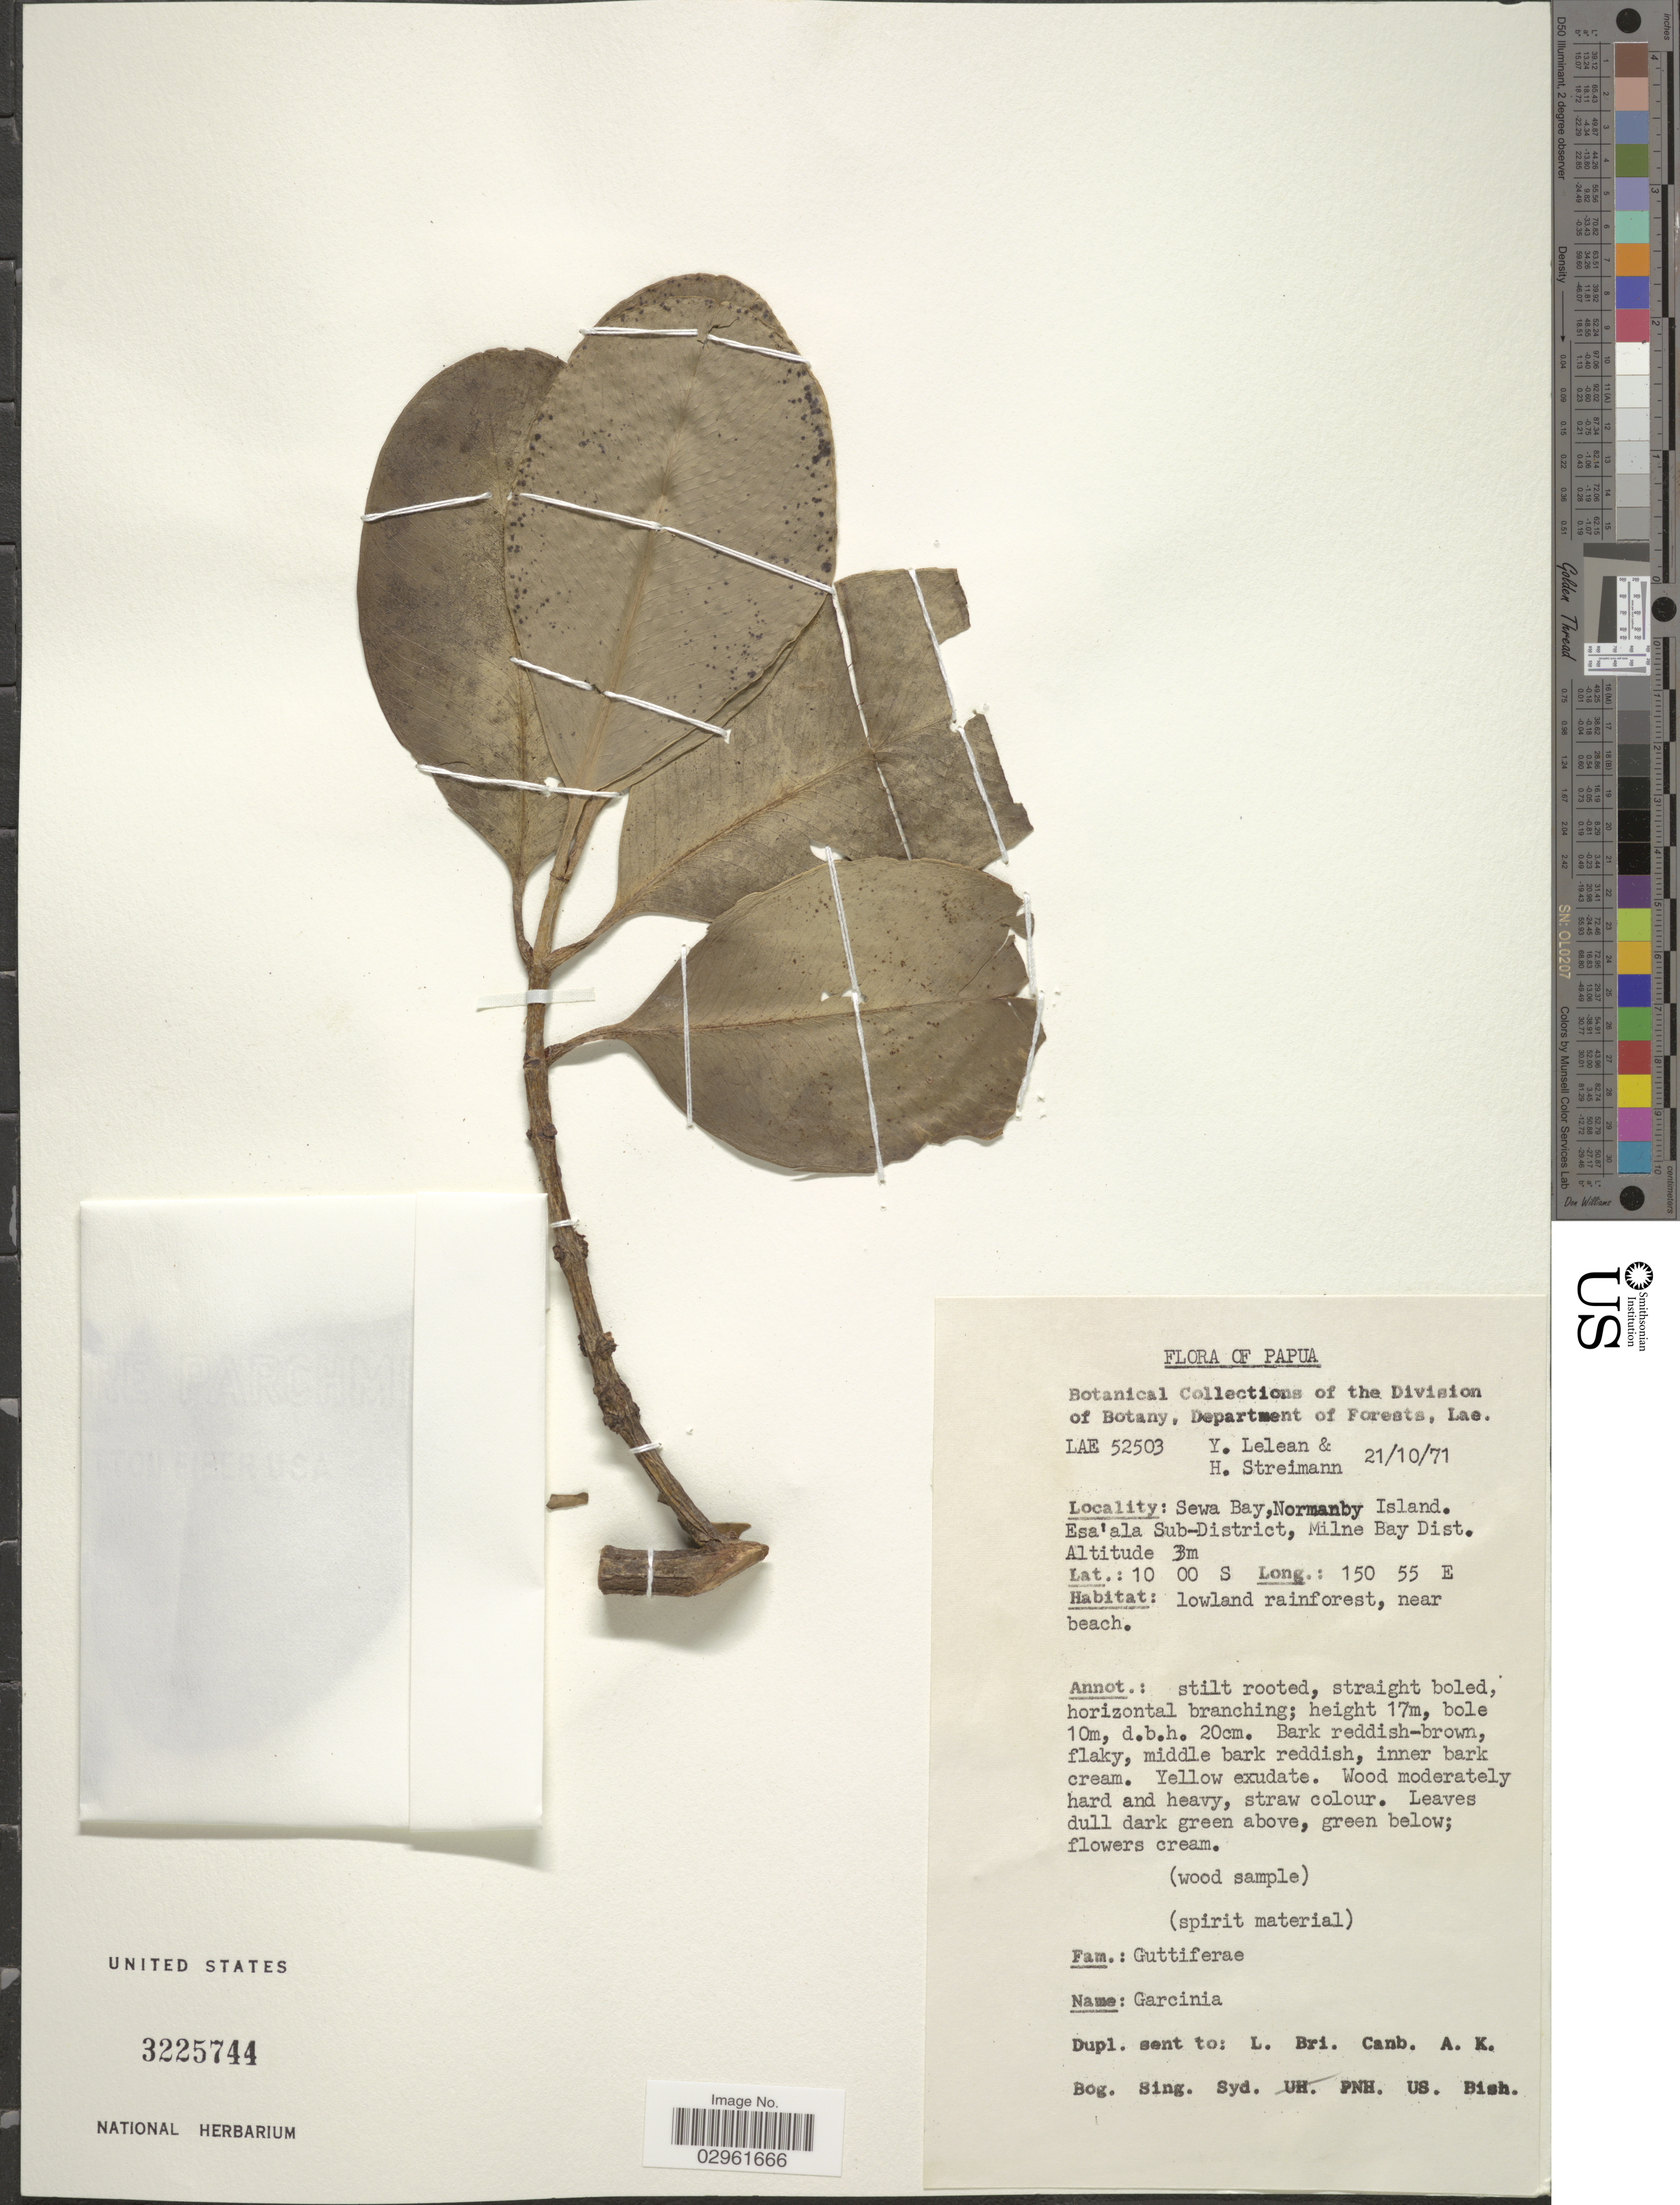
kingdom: Plantae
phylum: Tracheophyta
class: Magnoliopsida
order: Malpighiales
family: Clusiaceae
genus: Garcinia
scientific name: Garcinia sp.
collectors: Y. Lelean & H. Streimann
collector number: LAE52503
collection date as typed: Transcribed d/m/y: 21/10/71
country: Papua New Guinea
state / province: Milne Bay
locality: Sewa Bay, Normanby Island. Esa'ala Sub-District, Milne Bay Dist. Near beach.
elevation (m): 3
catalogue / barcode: US 3225744